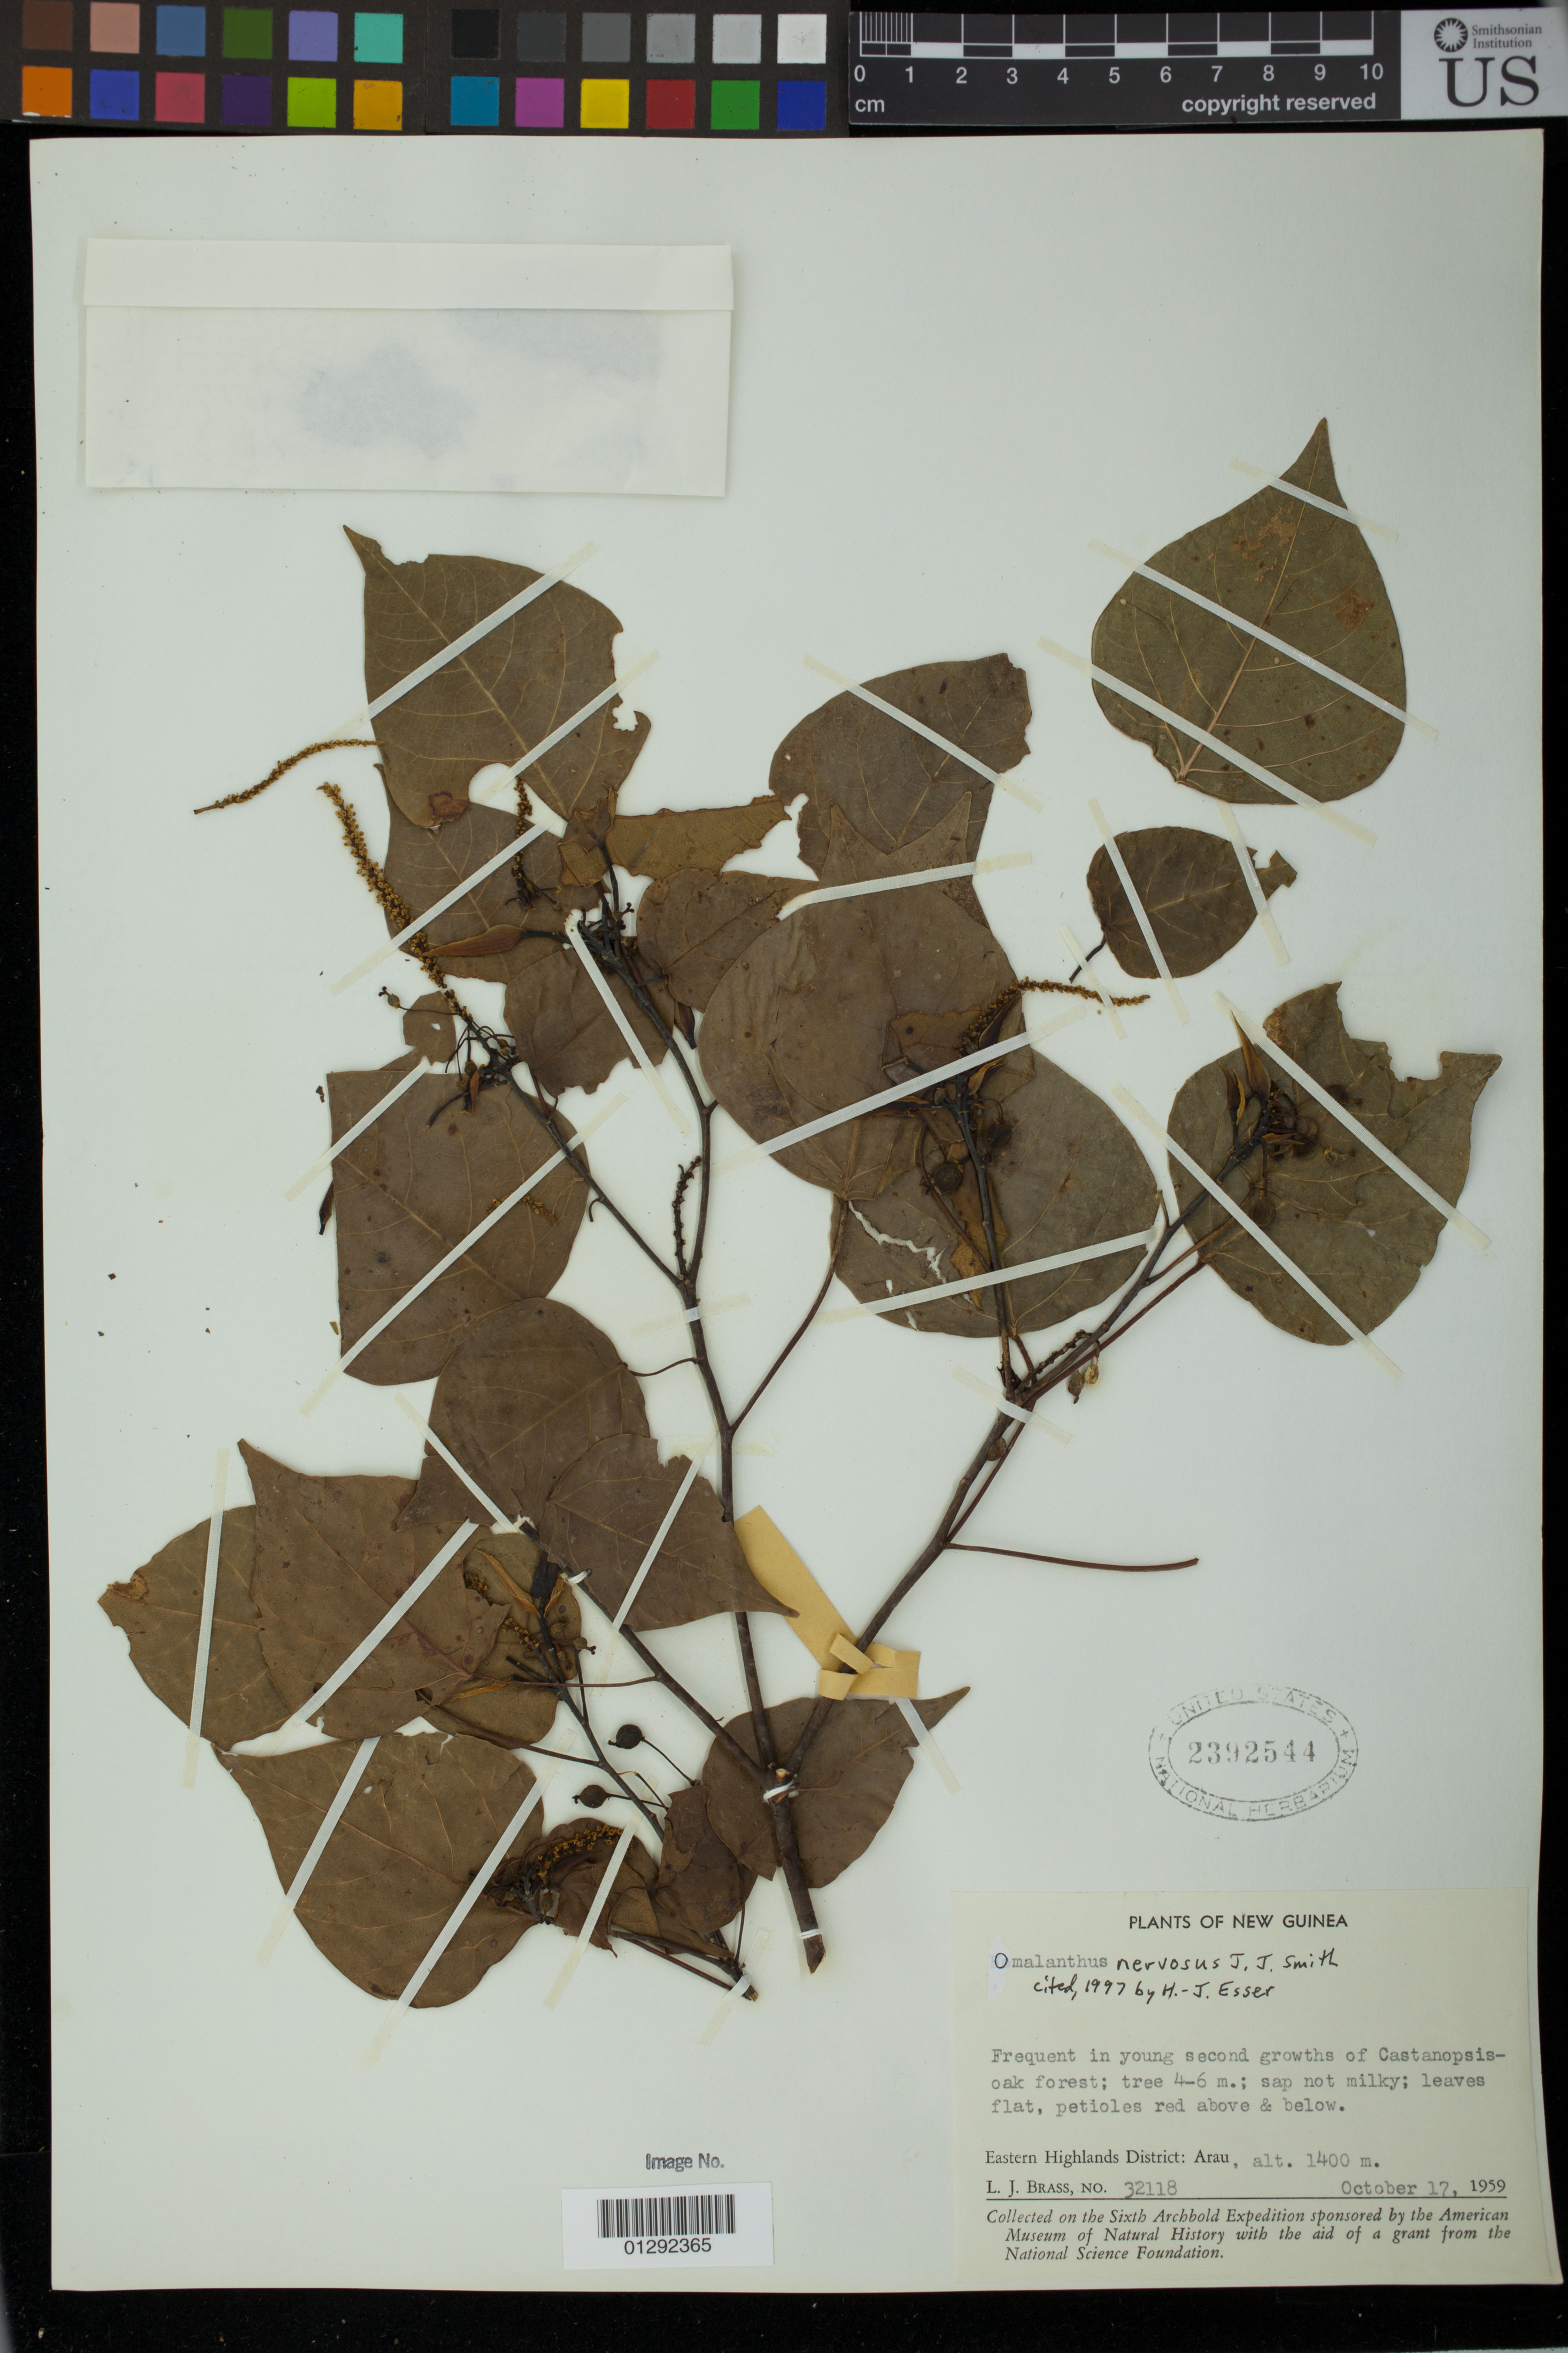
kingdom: Plantae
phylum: Tracheophyta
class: Magnoliopsida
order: Malpighiales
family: Euphorbiaceae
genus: Homalanthus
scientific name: Homalanthus nervosus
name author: J.J. Sm.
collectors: L. J. Brass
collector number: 32118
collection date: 1959-10-17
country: Papua New Guinea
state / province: Eastern Highlands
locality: Arau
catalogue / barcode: US 2392544